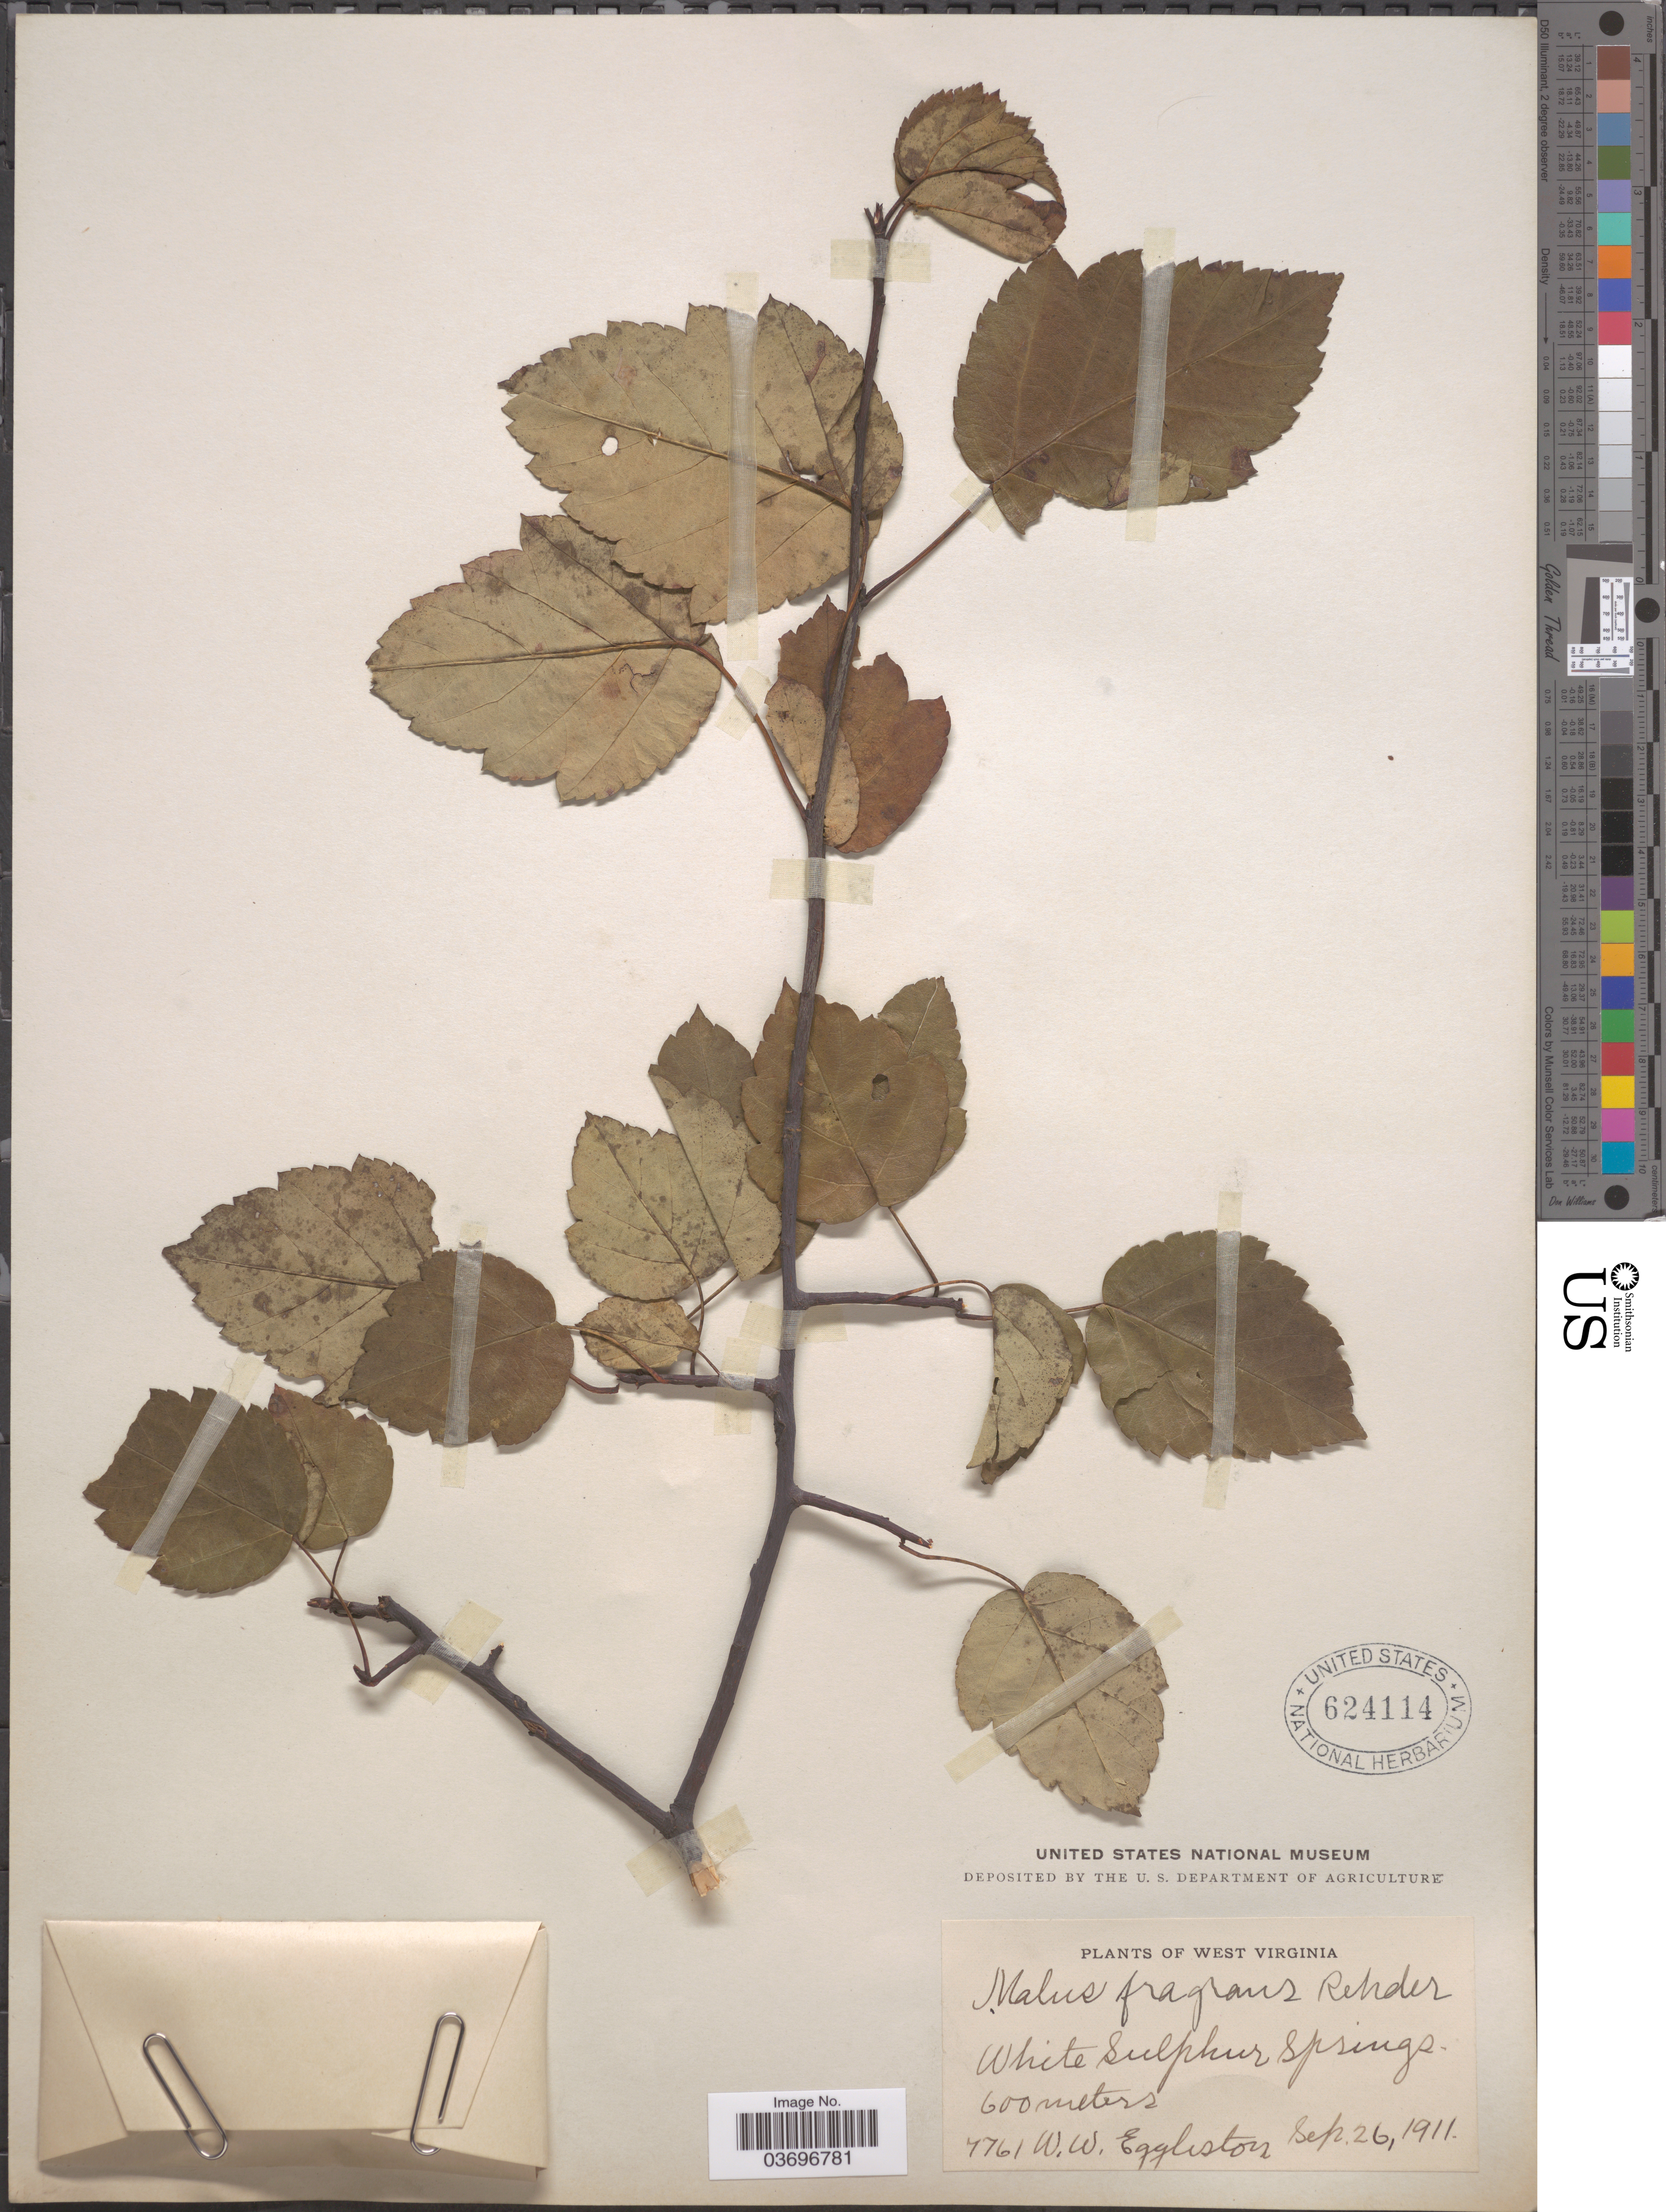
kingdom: Plantae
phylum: Tracheophyta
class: Magnoliopsida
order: Rosales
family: Rosaceae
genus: Malus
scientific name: Malus coronaria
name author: (L.) Mill.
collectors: W. W. Eggleston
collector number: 4761*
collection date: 1911-09-26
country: United States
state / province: West Virginia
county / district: Greenbrier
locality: White Sulphur Springs.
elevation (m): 600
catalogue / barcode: US 624114